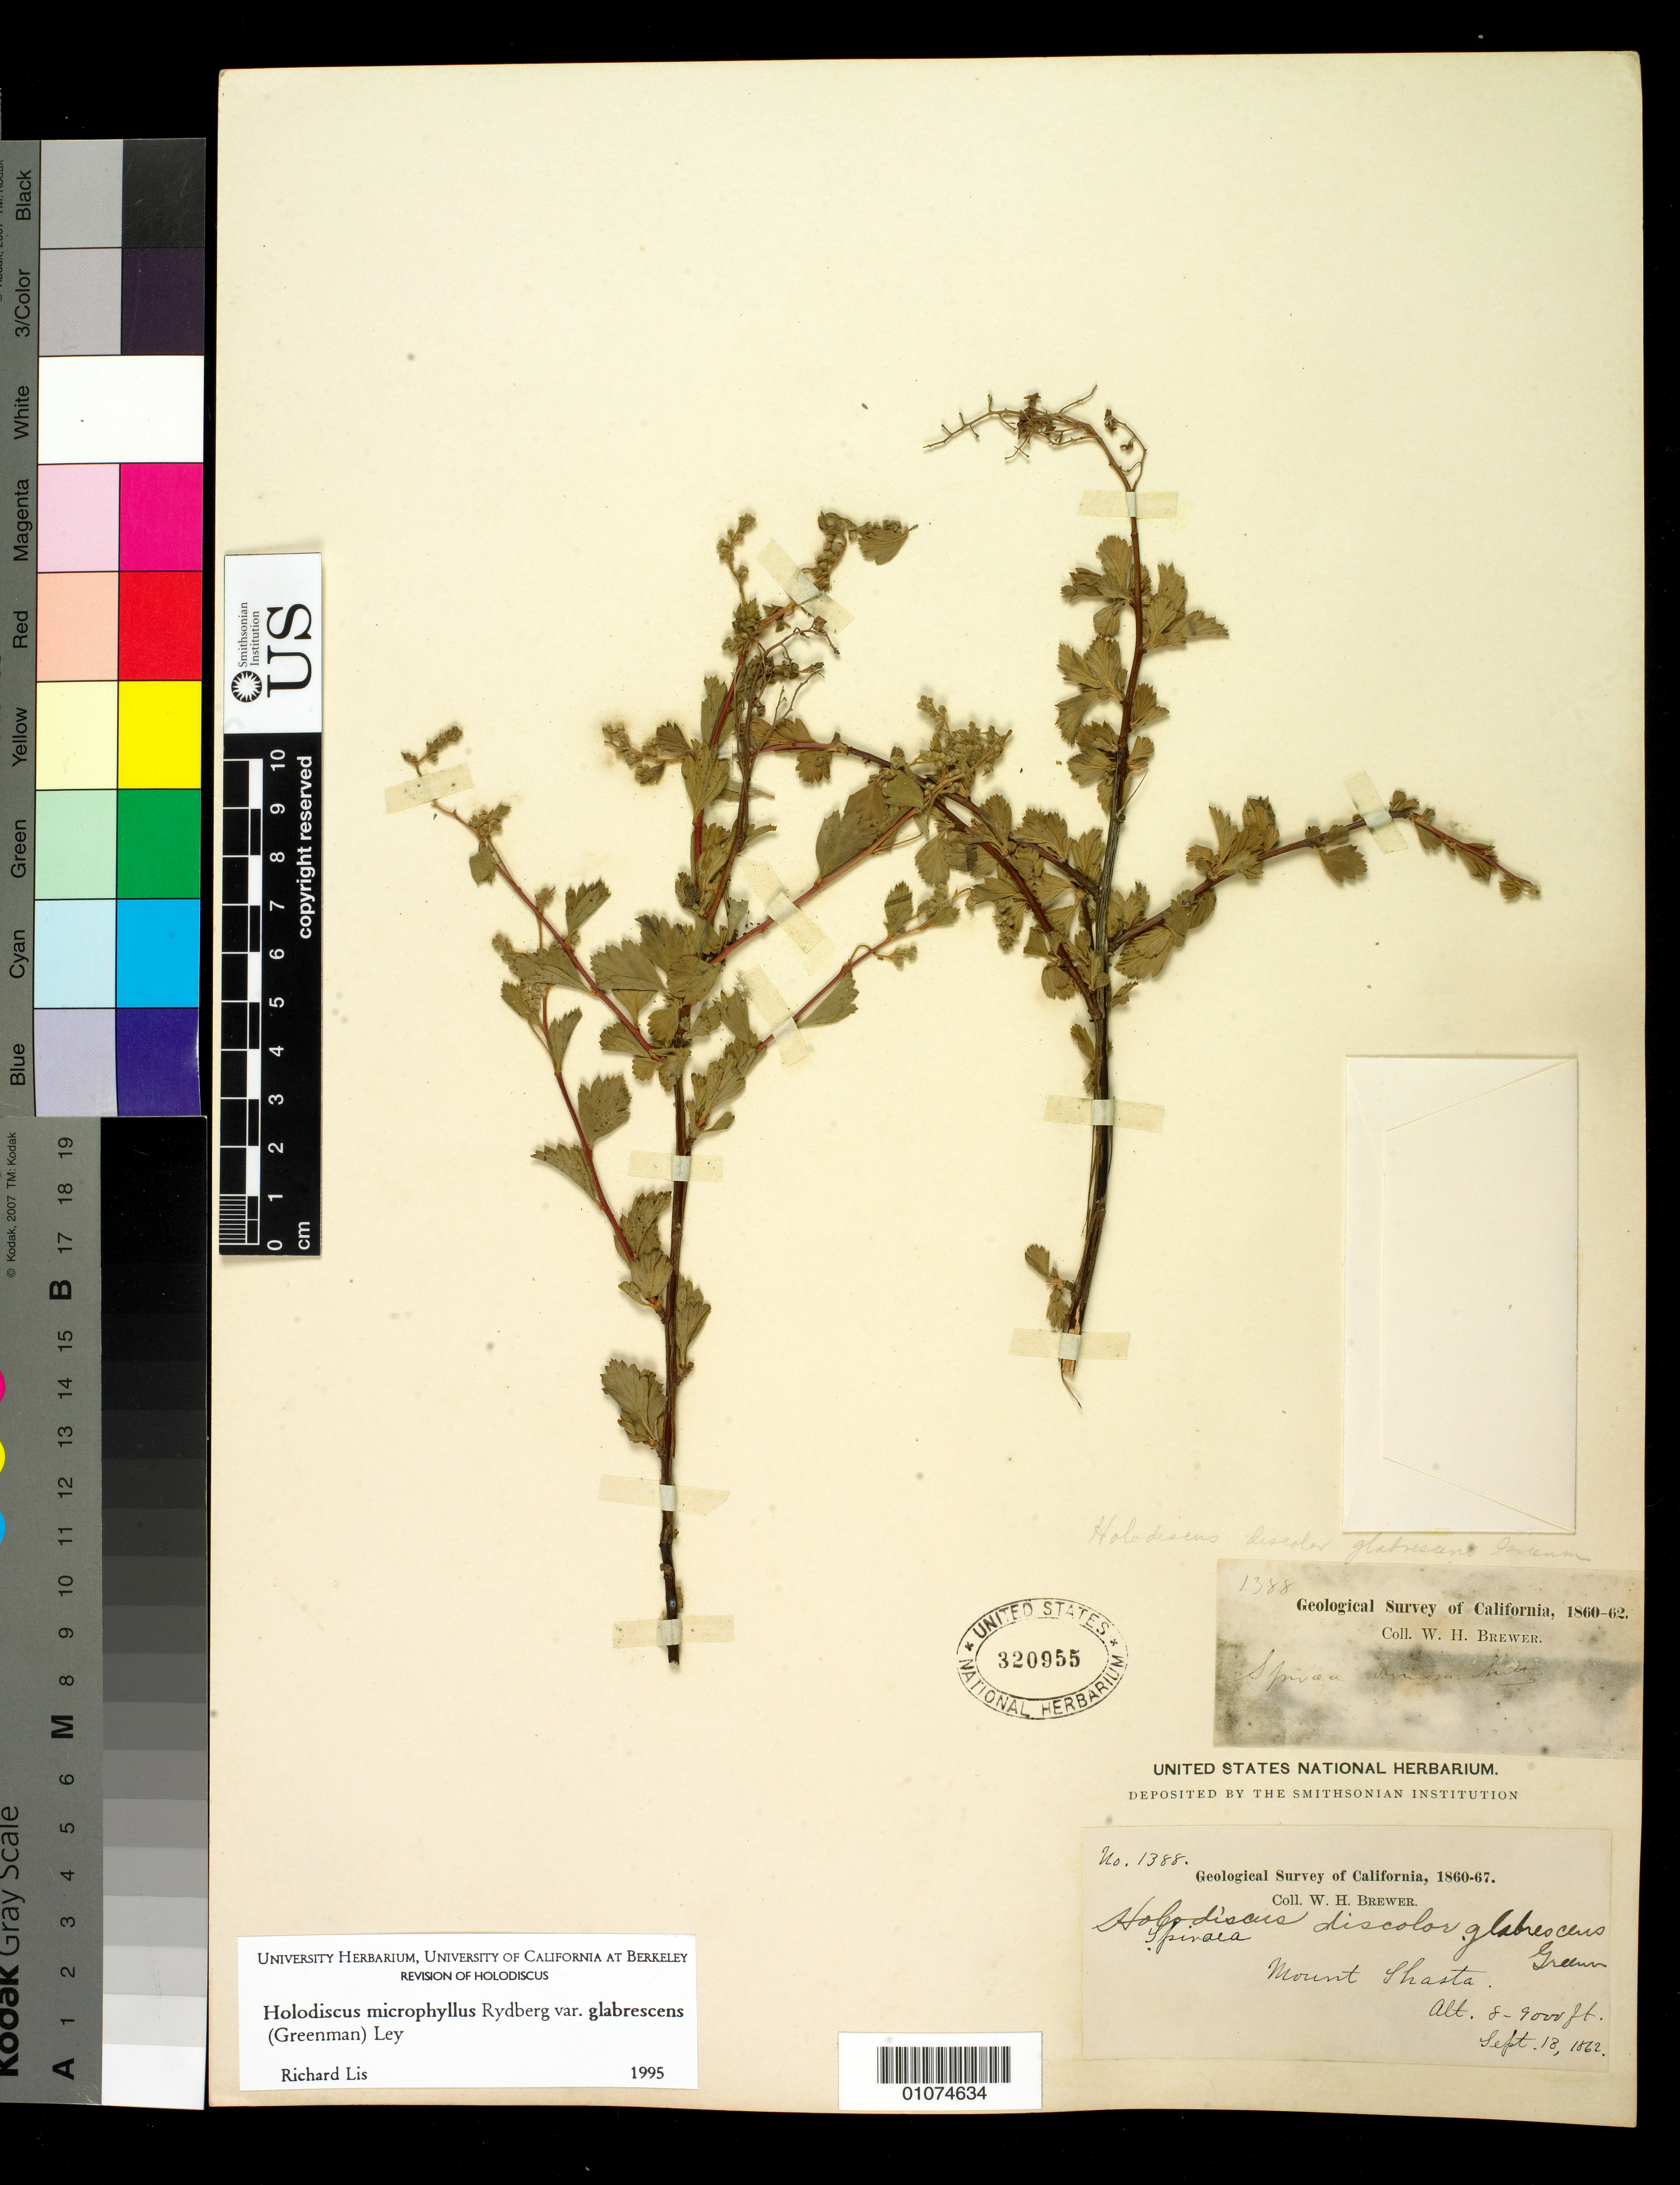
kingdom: Plantae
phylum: Tracheophyta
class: Magnoliopsida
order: Rosales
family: Rosaceae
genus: Holodiscus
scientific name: Holodiscus discolor var. glabrescens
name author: (Greenm.) Jeps.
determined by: Strong, Mark T., (BOT), Smithsonian Institution - National Museum of Natural History (UNITED STATES)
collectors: W. H. Brewer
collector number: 1388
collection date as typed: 13 Sep 1862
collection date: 1862-09-13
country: United States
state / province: California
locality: Mount Shasta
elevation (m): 1829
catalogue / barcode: US 320955